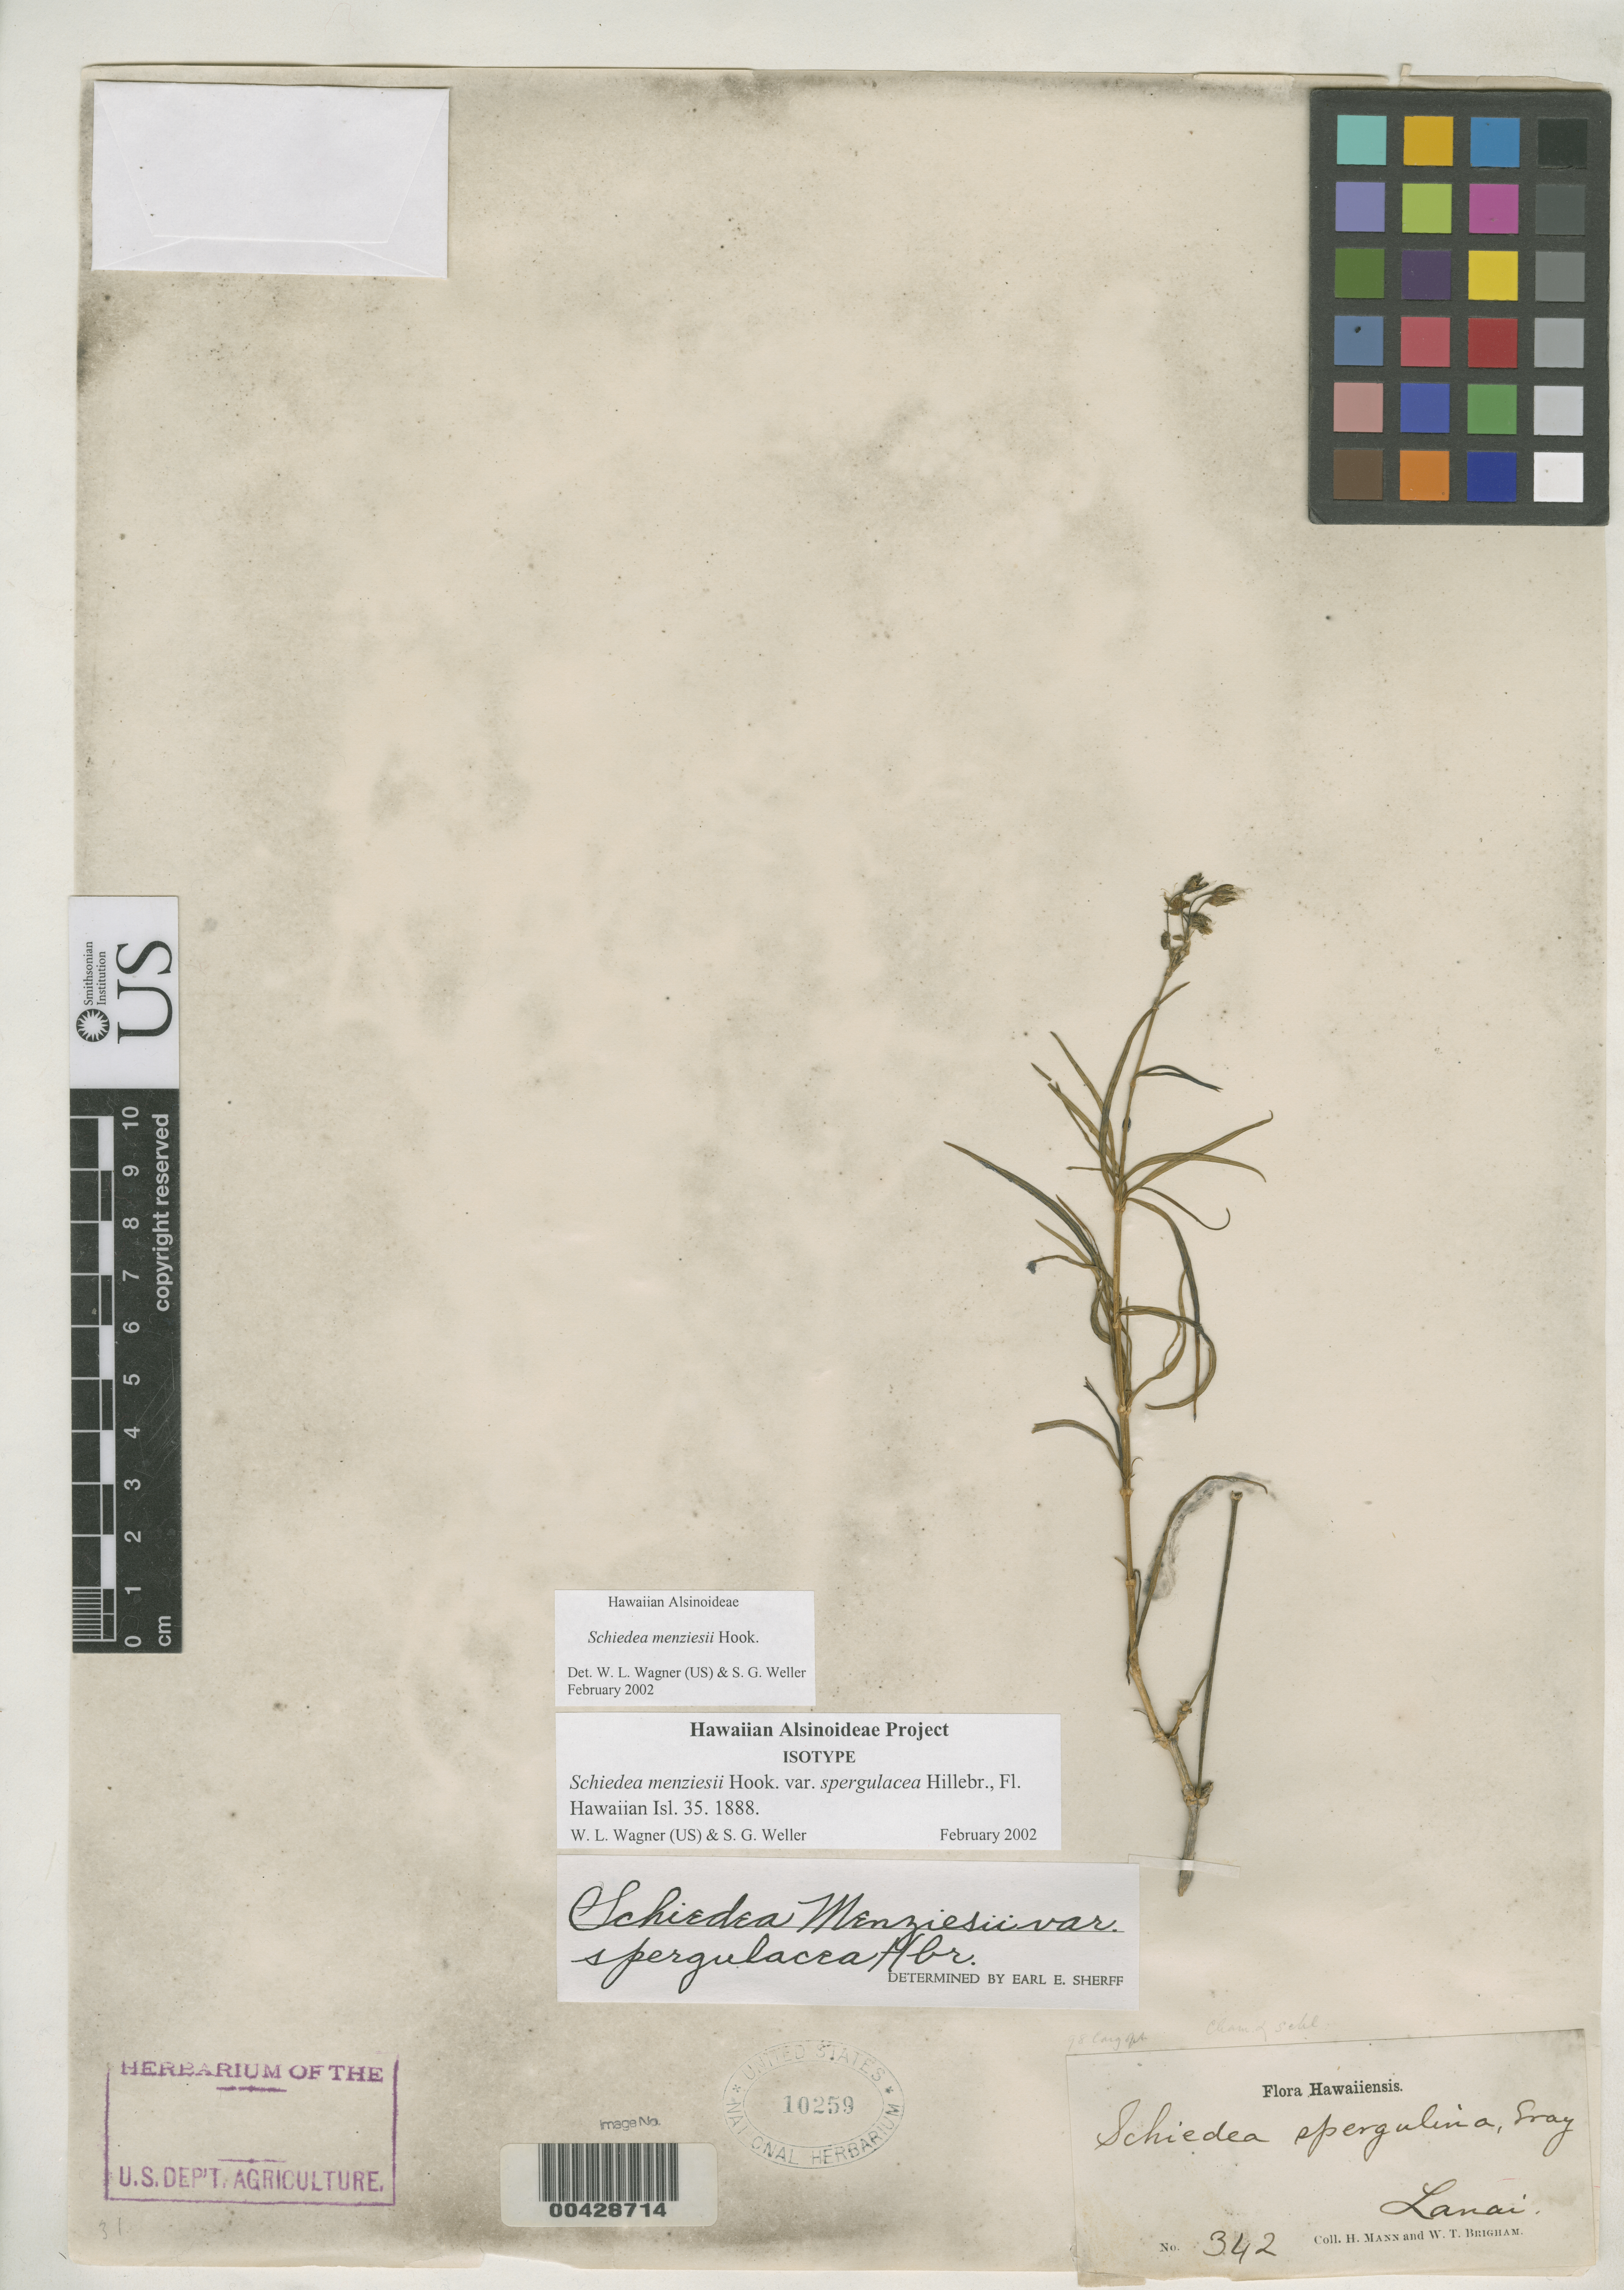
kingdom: Plantae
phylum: Tracheophyta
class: Magnoliopsida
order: Caryophyllales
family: Caryophyllaceae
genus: Schiedea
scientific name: Schiedea menziesii var. spergulacea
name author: Hillebr.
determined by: Sherff, E. E.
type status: Isotype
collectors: H. Mann & W. T. Brigham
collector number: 342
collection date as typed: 1864 to -- --- 1865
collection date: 1864/1865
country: United States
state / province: Hawaii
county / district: Maui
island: Lana'i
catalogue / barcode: US 10259